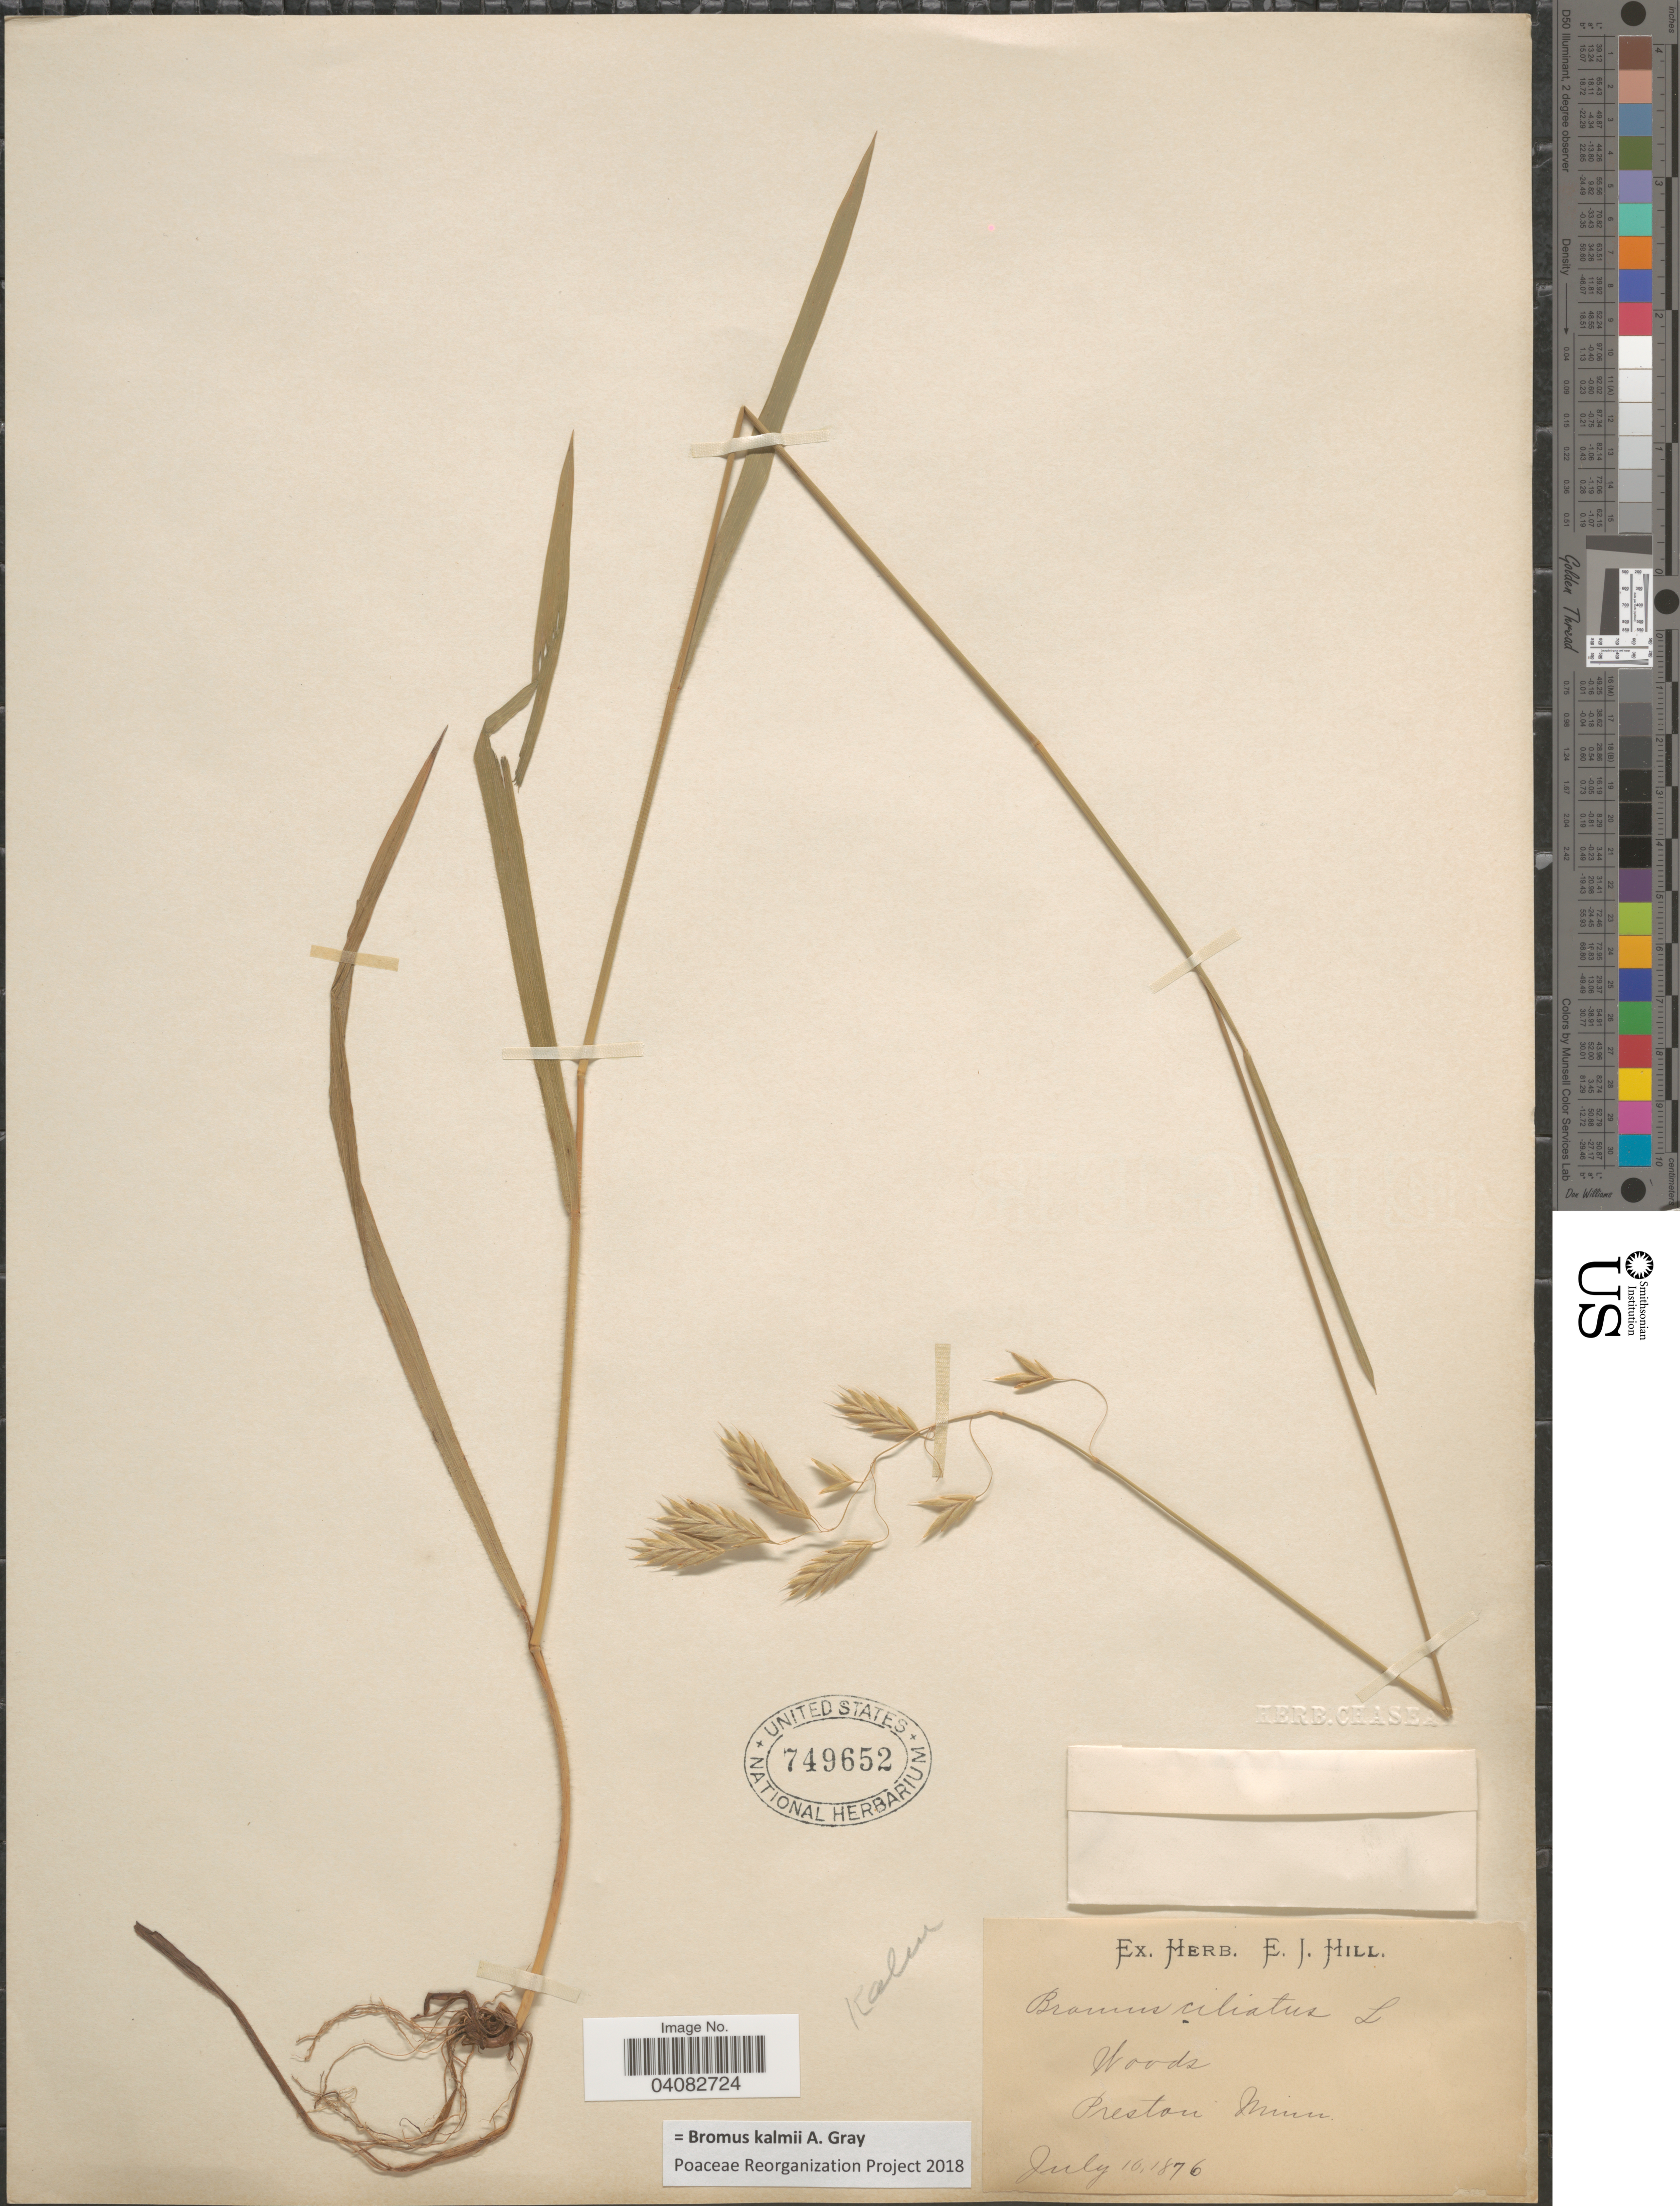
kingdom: Plantae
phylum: Tracheophyta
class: Liliopsida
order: Poales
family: Poaceae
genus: Bromus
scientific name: Bromus kalmii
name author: A. Gray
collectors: Ex herb. E. J. Hill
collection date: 1876-07-16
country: United States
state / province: Minnesota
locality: Preston.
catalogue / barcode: US 749652